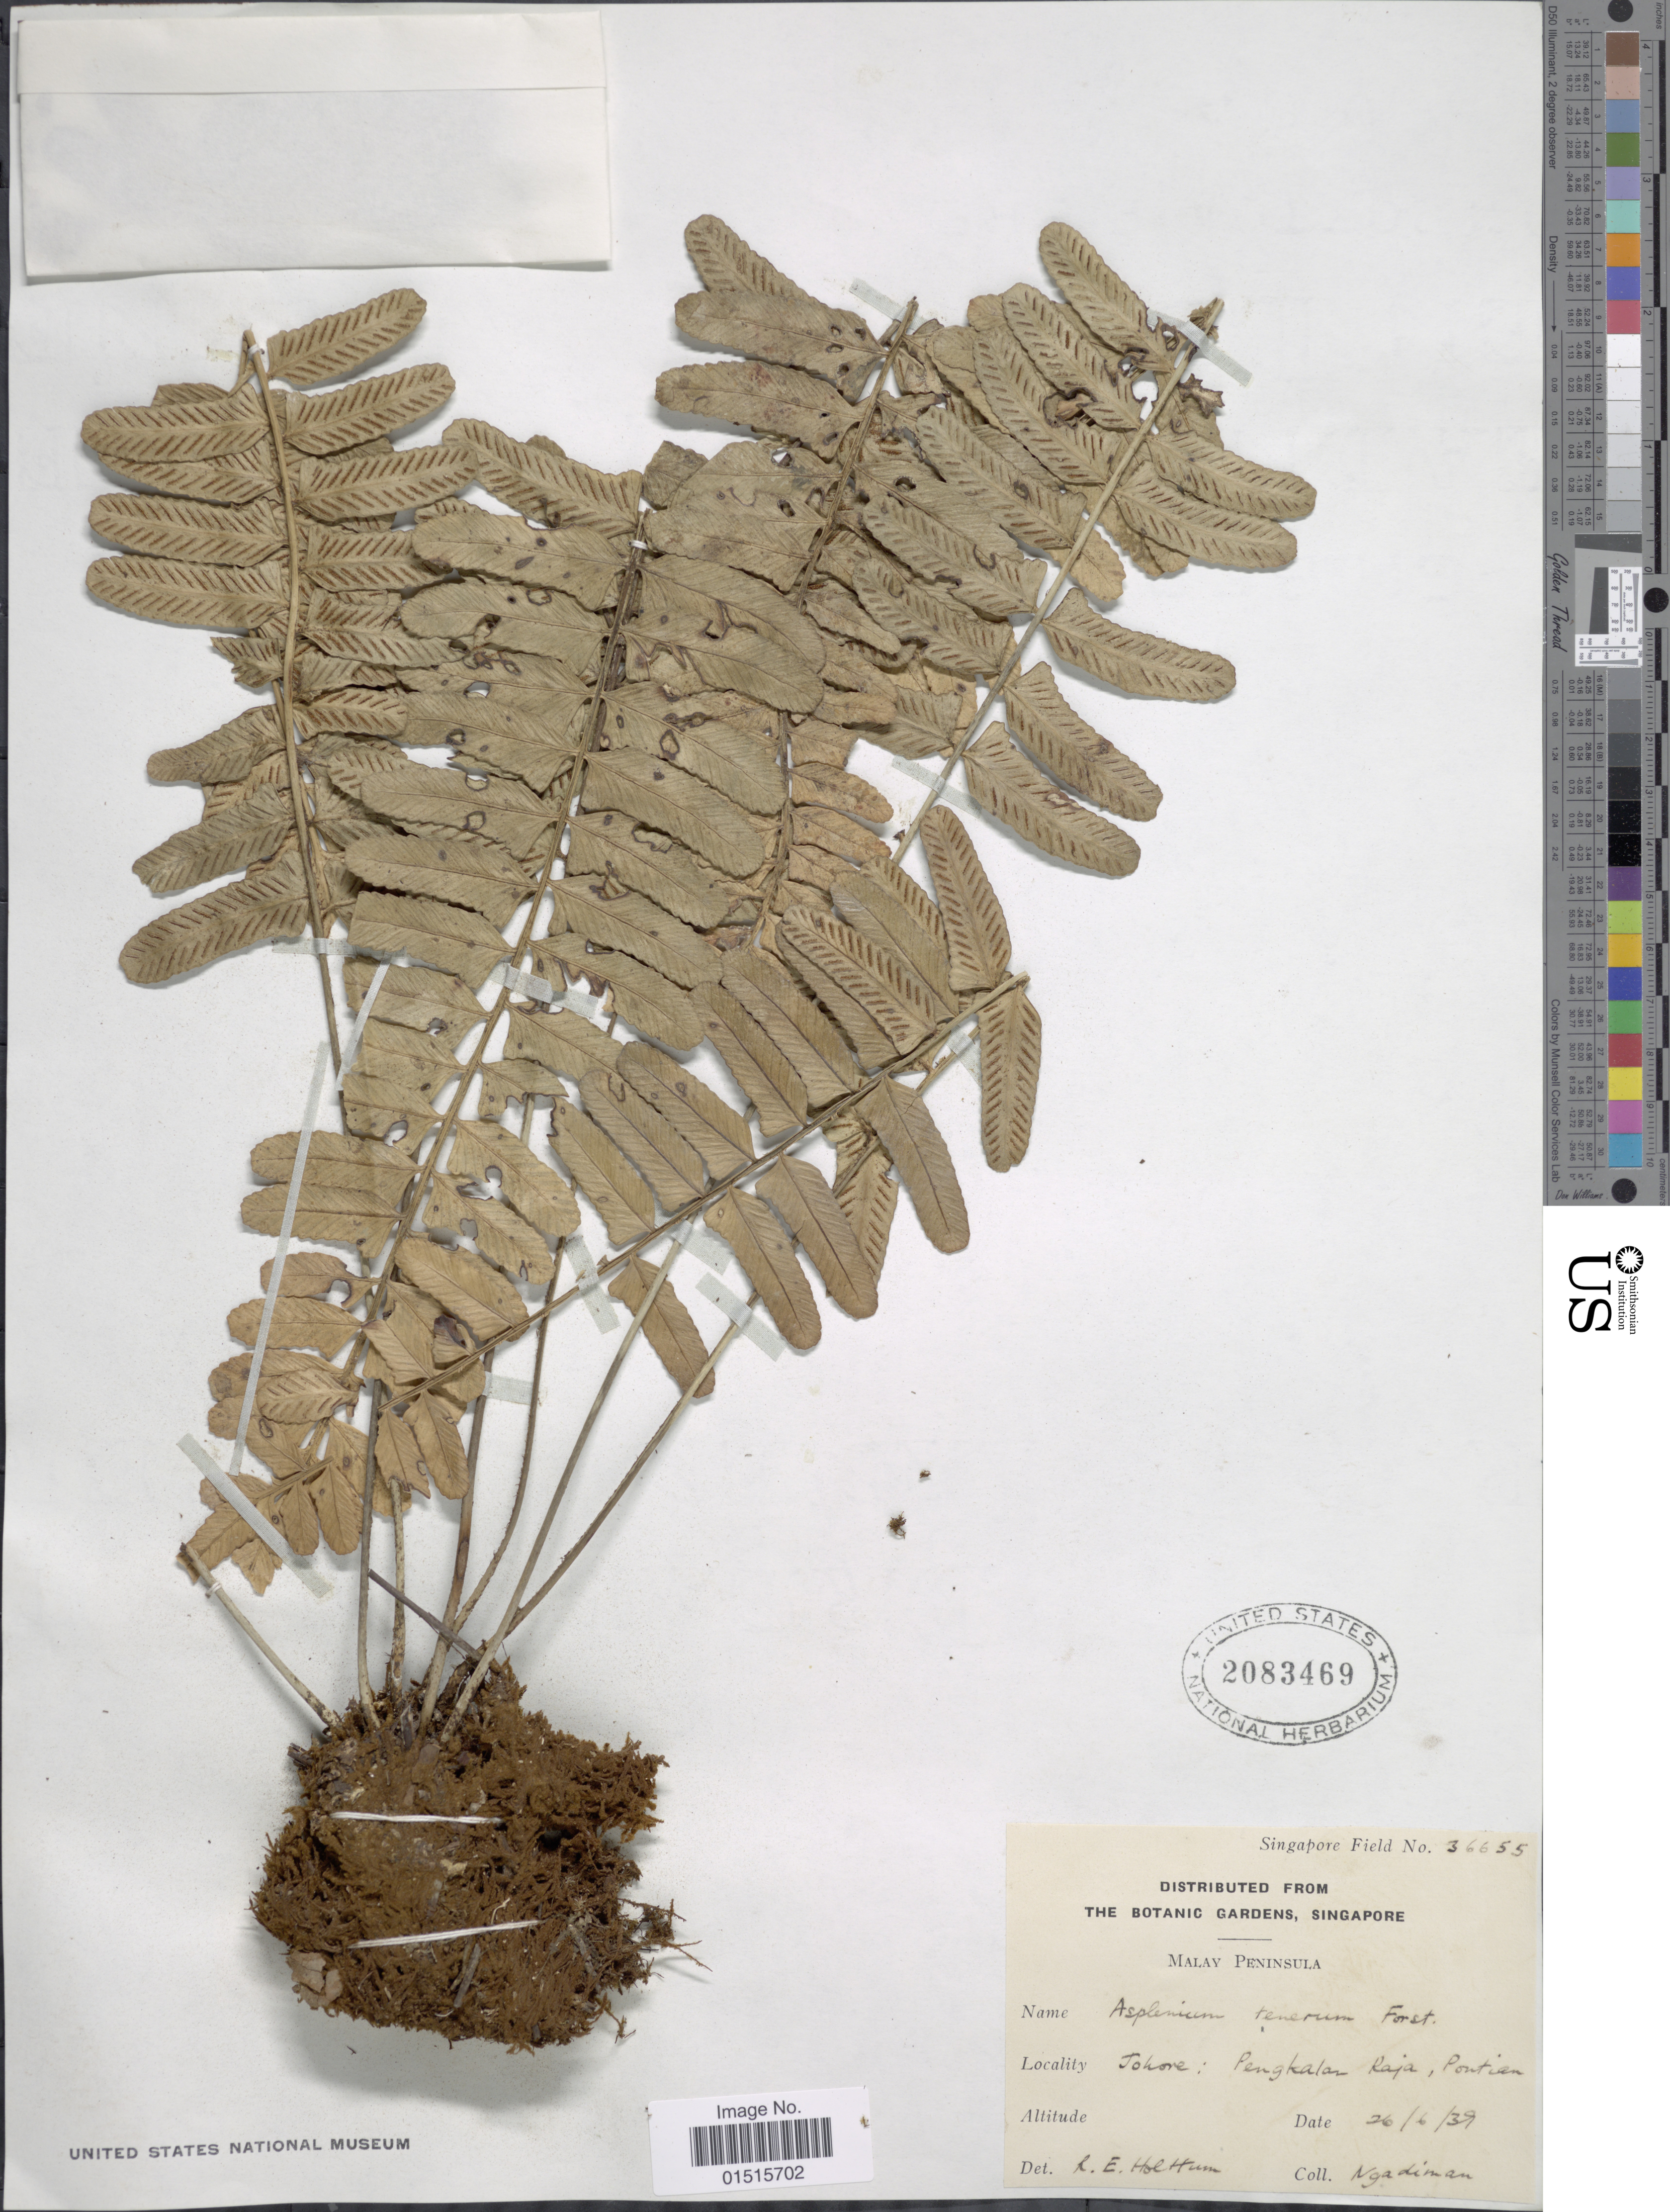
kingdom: Plantae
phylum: Tracheophyta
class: Polypodiopsida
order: Polypodiales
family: Aspleniaceae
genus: Asplenium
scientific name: Asplenium tenerum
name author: G. Forst.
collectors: Ngadiman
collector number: Singapore Field 36655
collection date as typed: Transcribed d/m/y: 26/6/39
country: Malaysia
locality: Malay Peninsula, Tokore: Pengkalan Raja, Pontian [interpreted]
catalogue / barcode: US 2083469